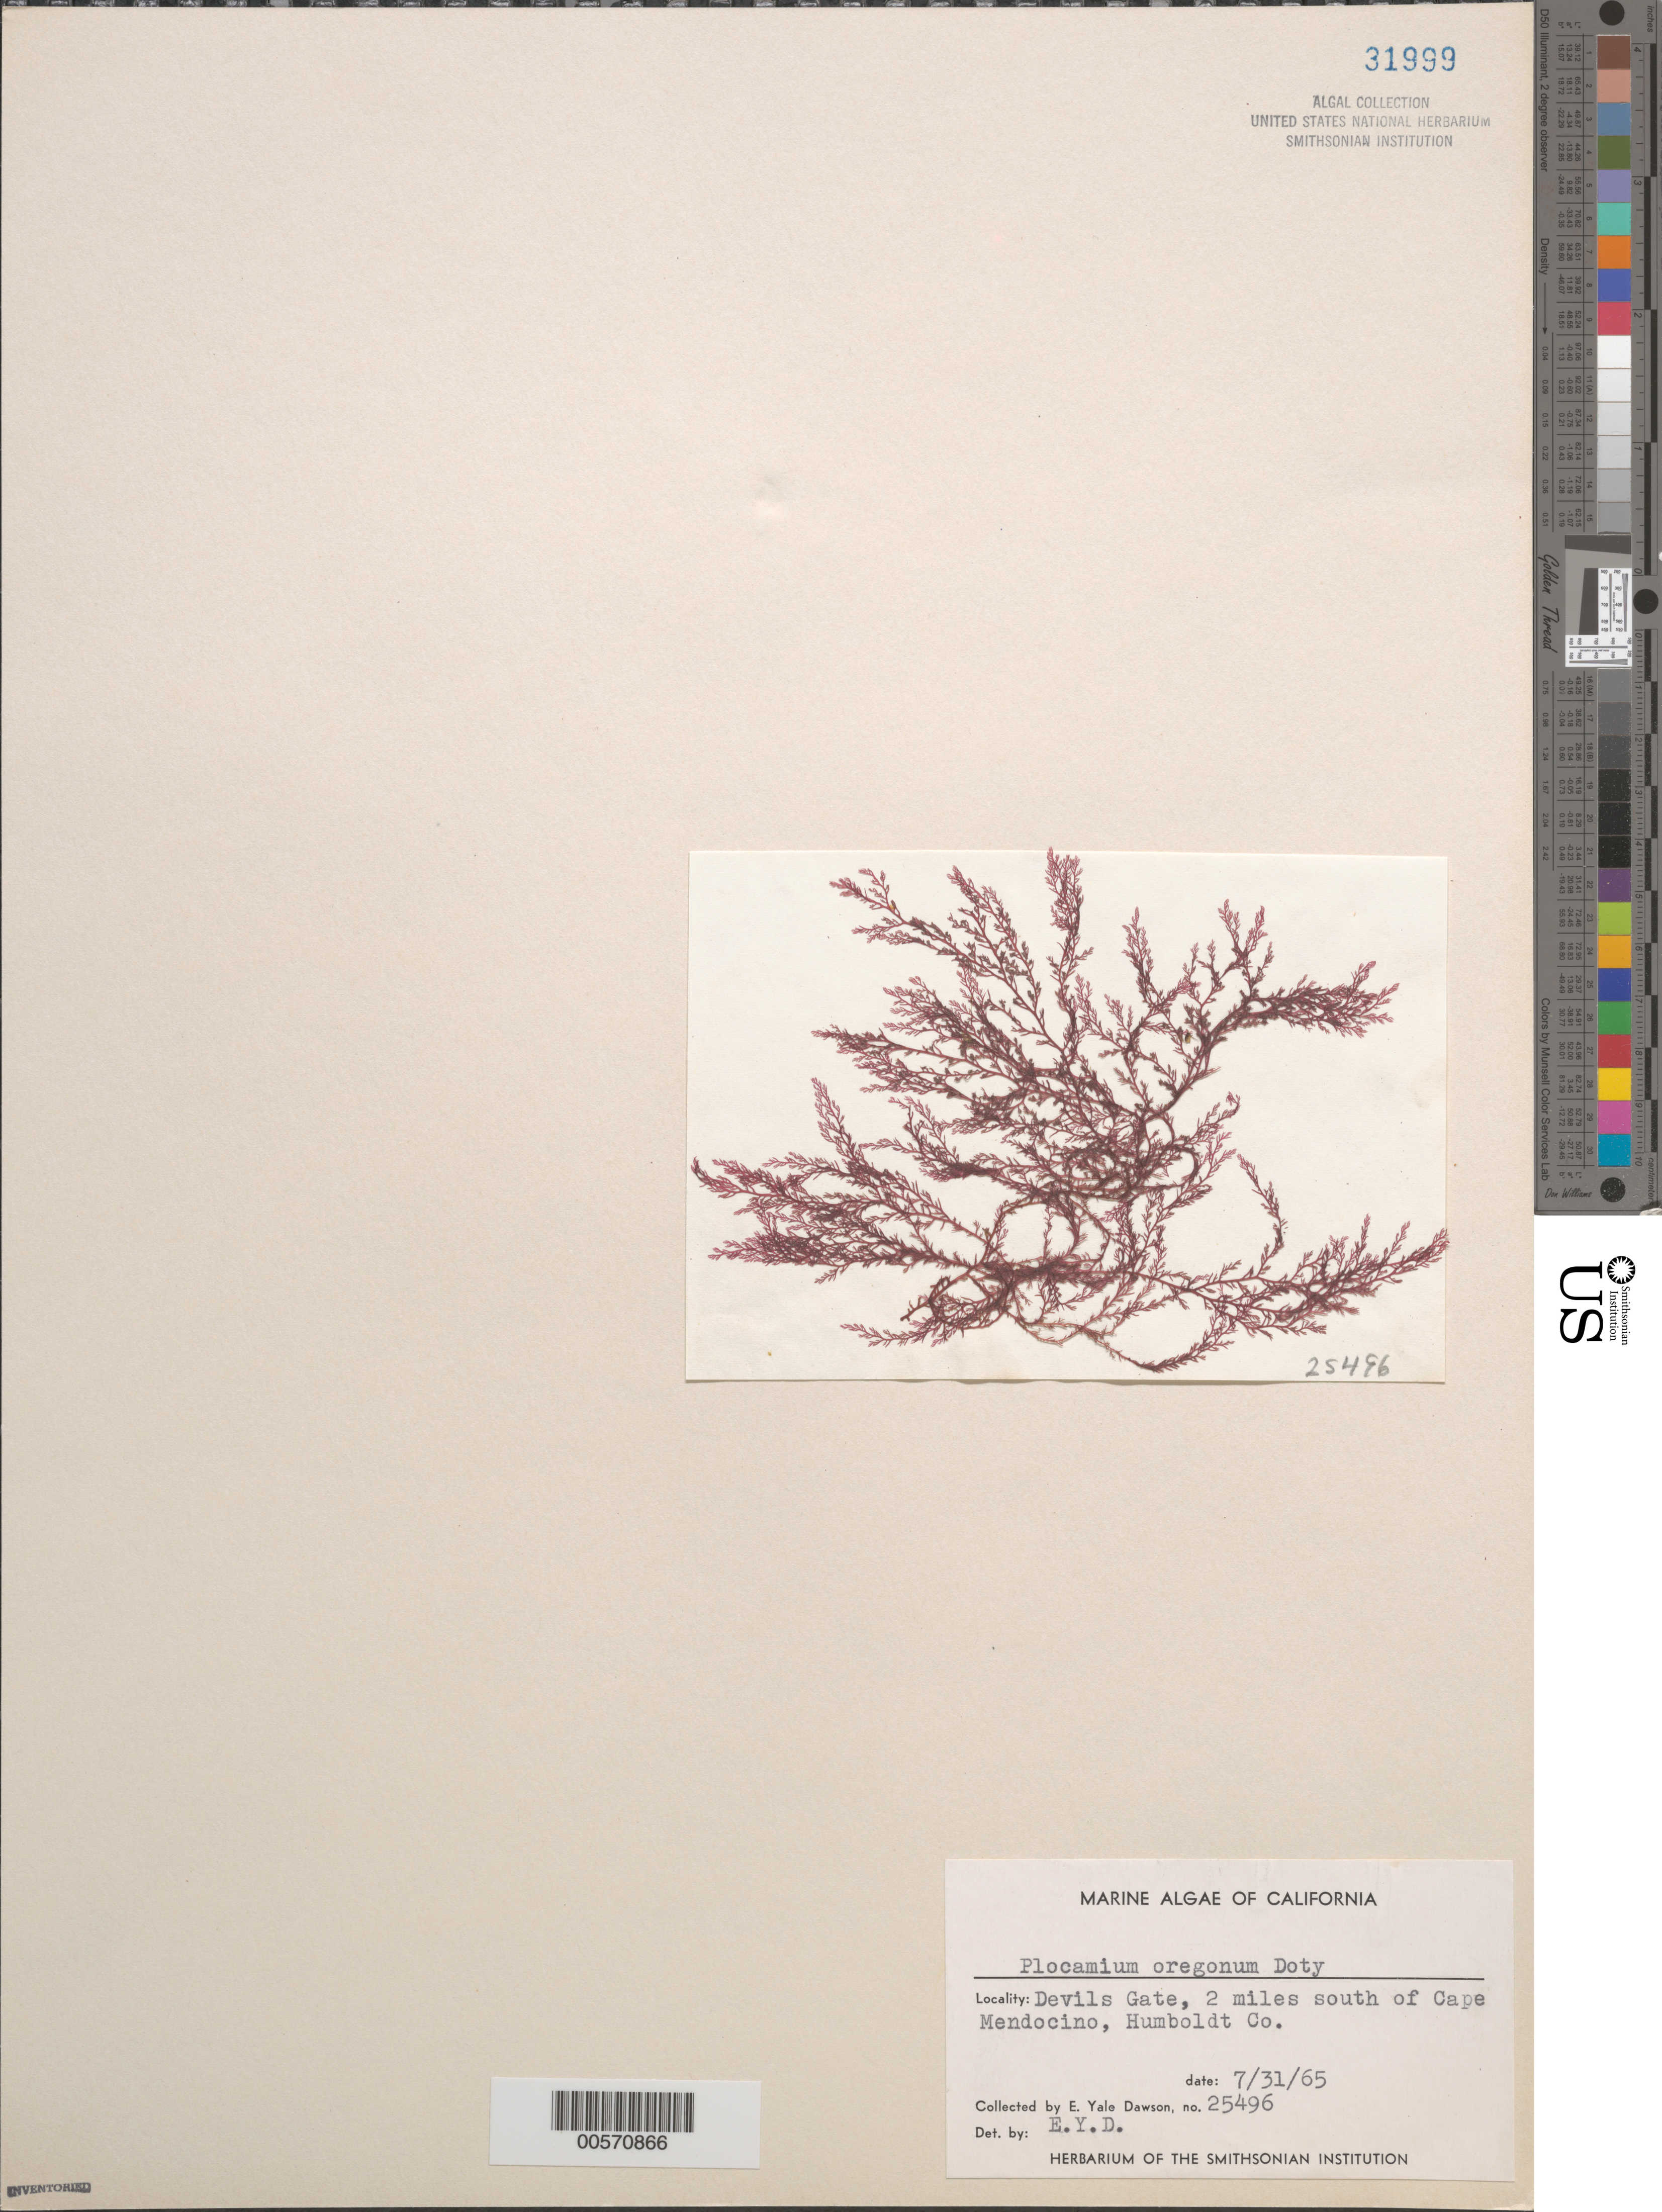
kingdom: Plantae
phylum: Rhodophyta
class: Florideophyceae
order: Plocamiales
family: Plocamiaceae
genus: Plocamium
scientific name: Plocamium oregonum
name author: Doty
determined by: Dawson, E. Y.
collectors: E. Y. Dawson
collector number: EYD 25496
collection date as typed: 31 Jul 1965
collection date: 1965-07-31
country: United States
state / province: California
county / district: Humboldt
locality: Devils Gate, 2 miles south of Cape Mendocino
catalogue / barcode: US 31999